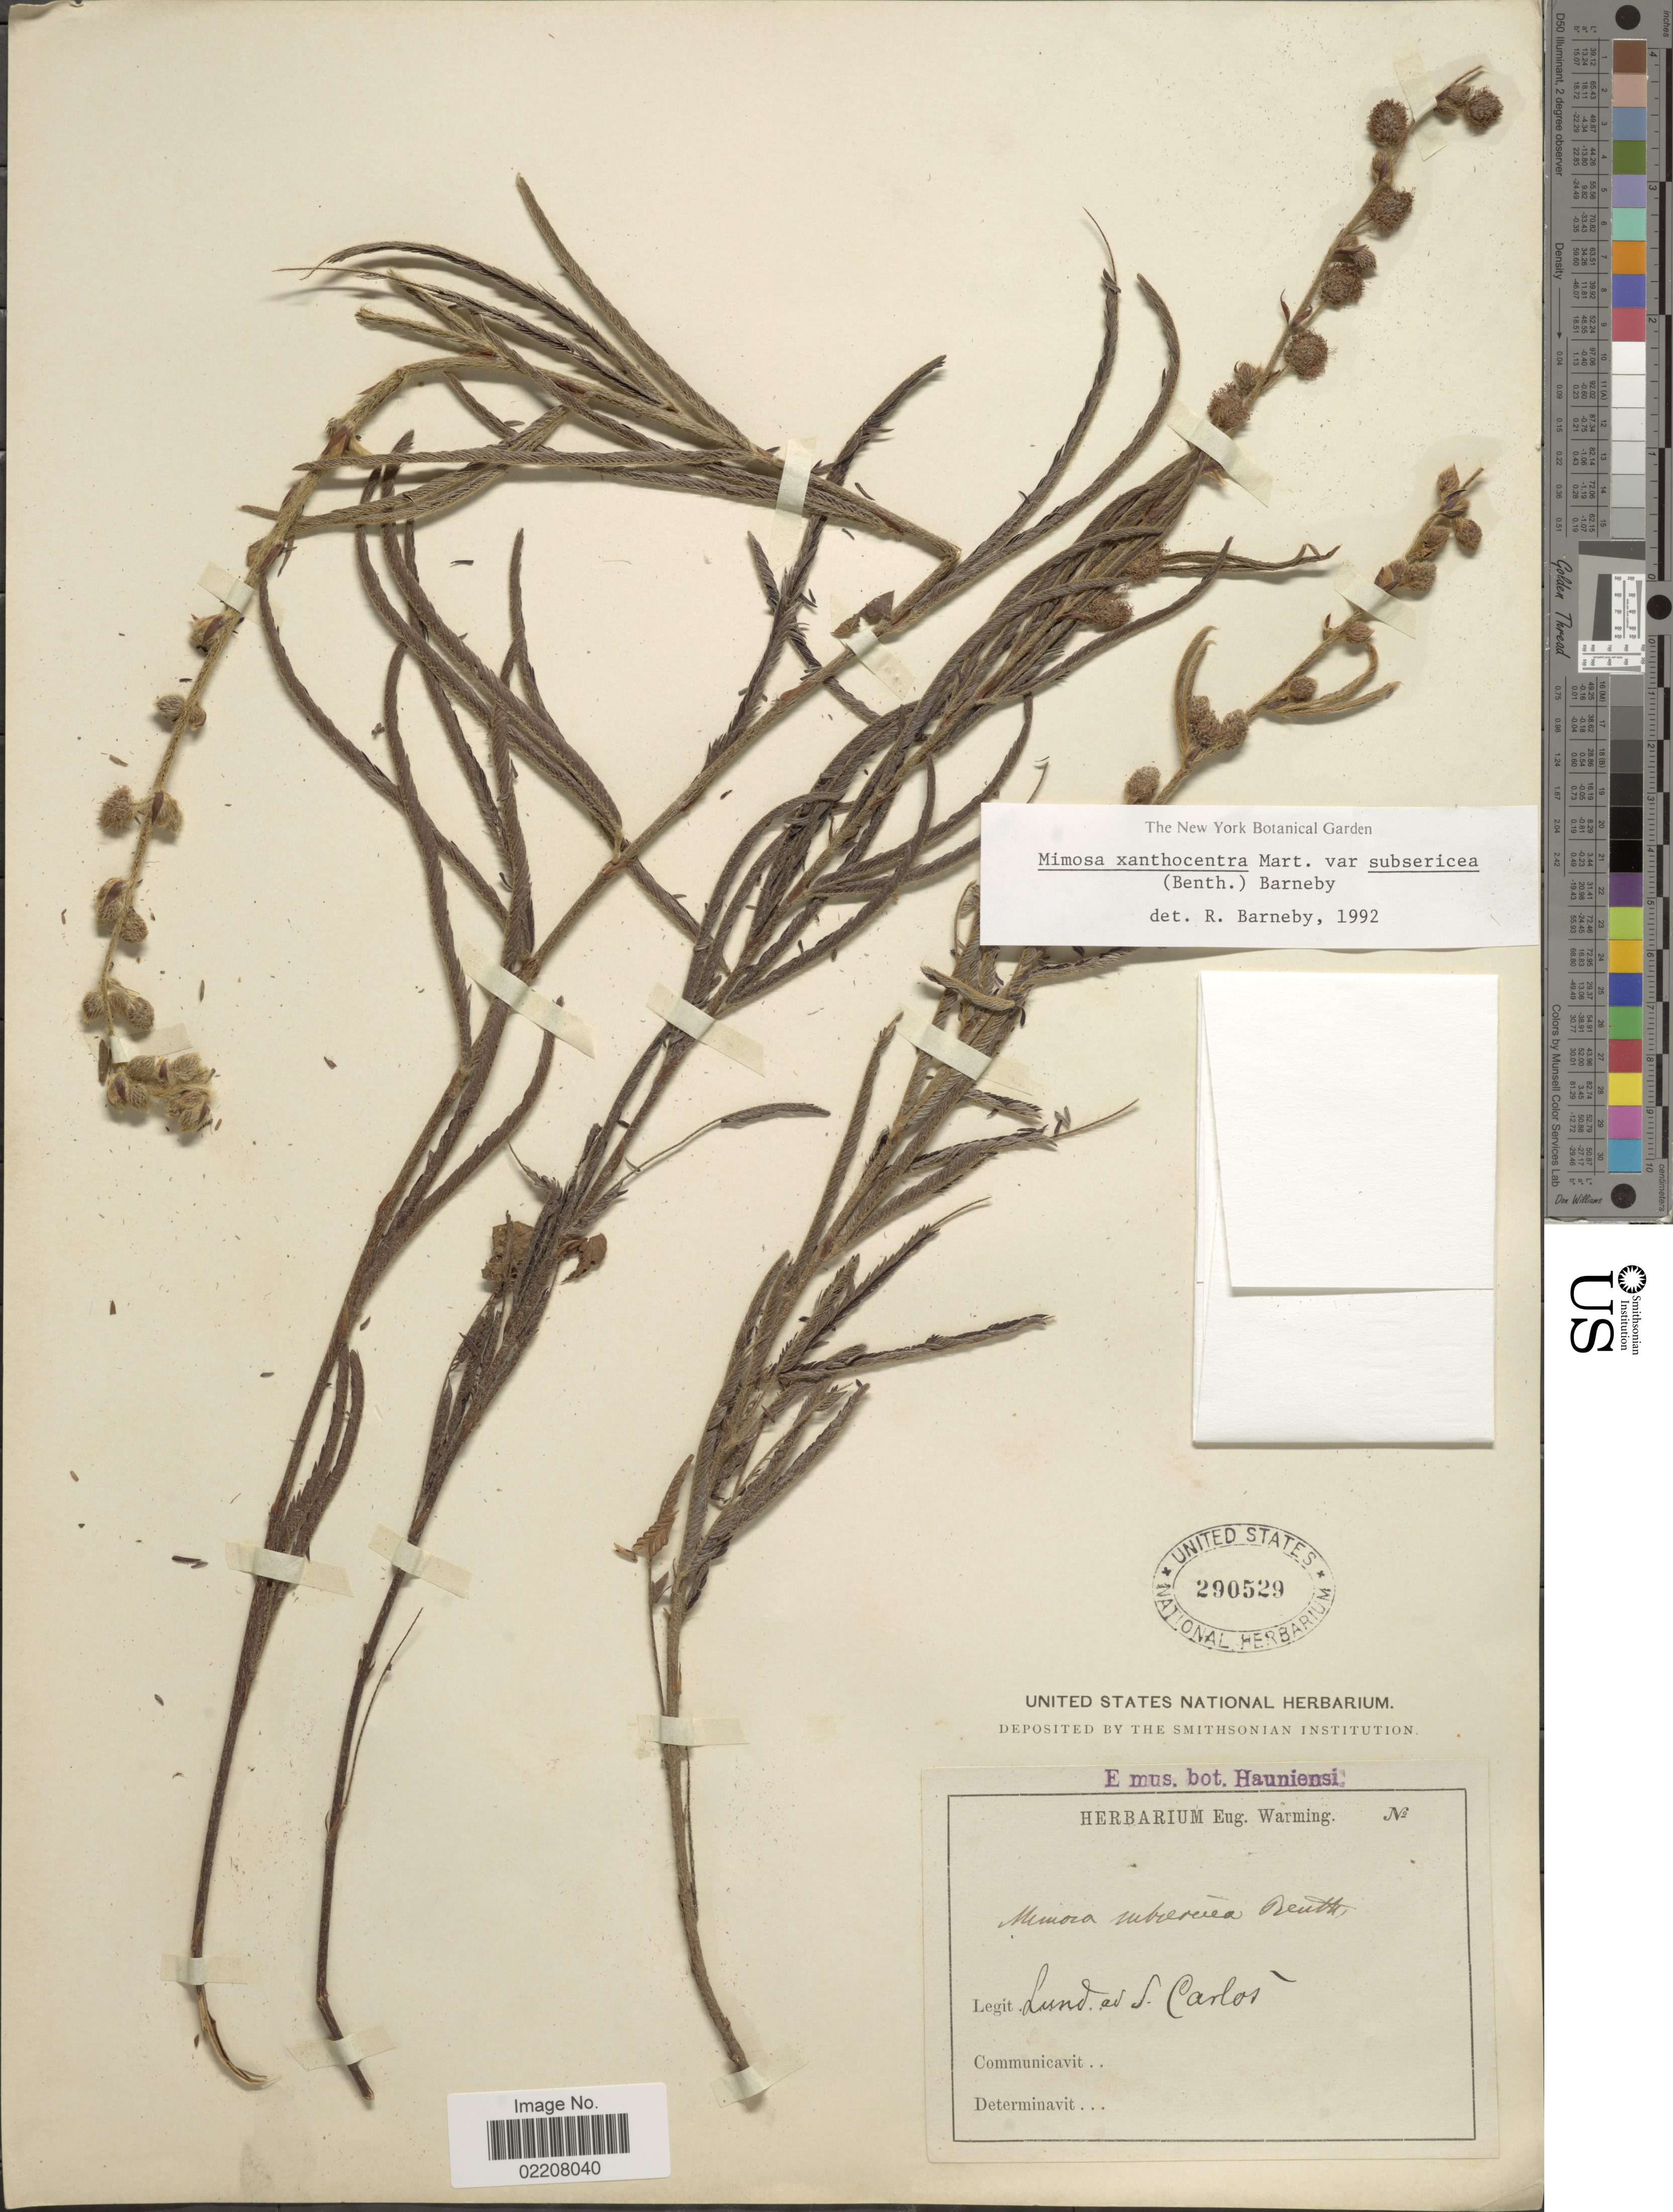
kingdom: Plantae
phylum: Tracheophyta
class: Magnoliopsida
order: Fabales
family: Fabaceae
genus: Mimosa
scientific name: Mimosa xanthocentra var. subsericea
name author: (Benth.) Barneby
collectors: -- Lund & S. Carlos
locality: ad S. Carlos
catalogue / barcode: US 290529